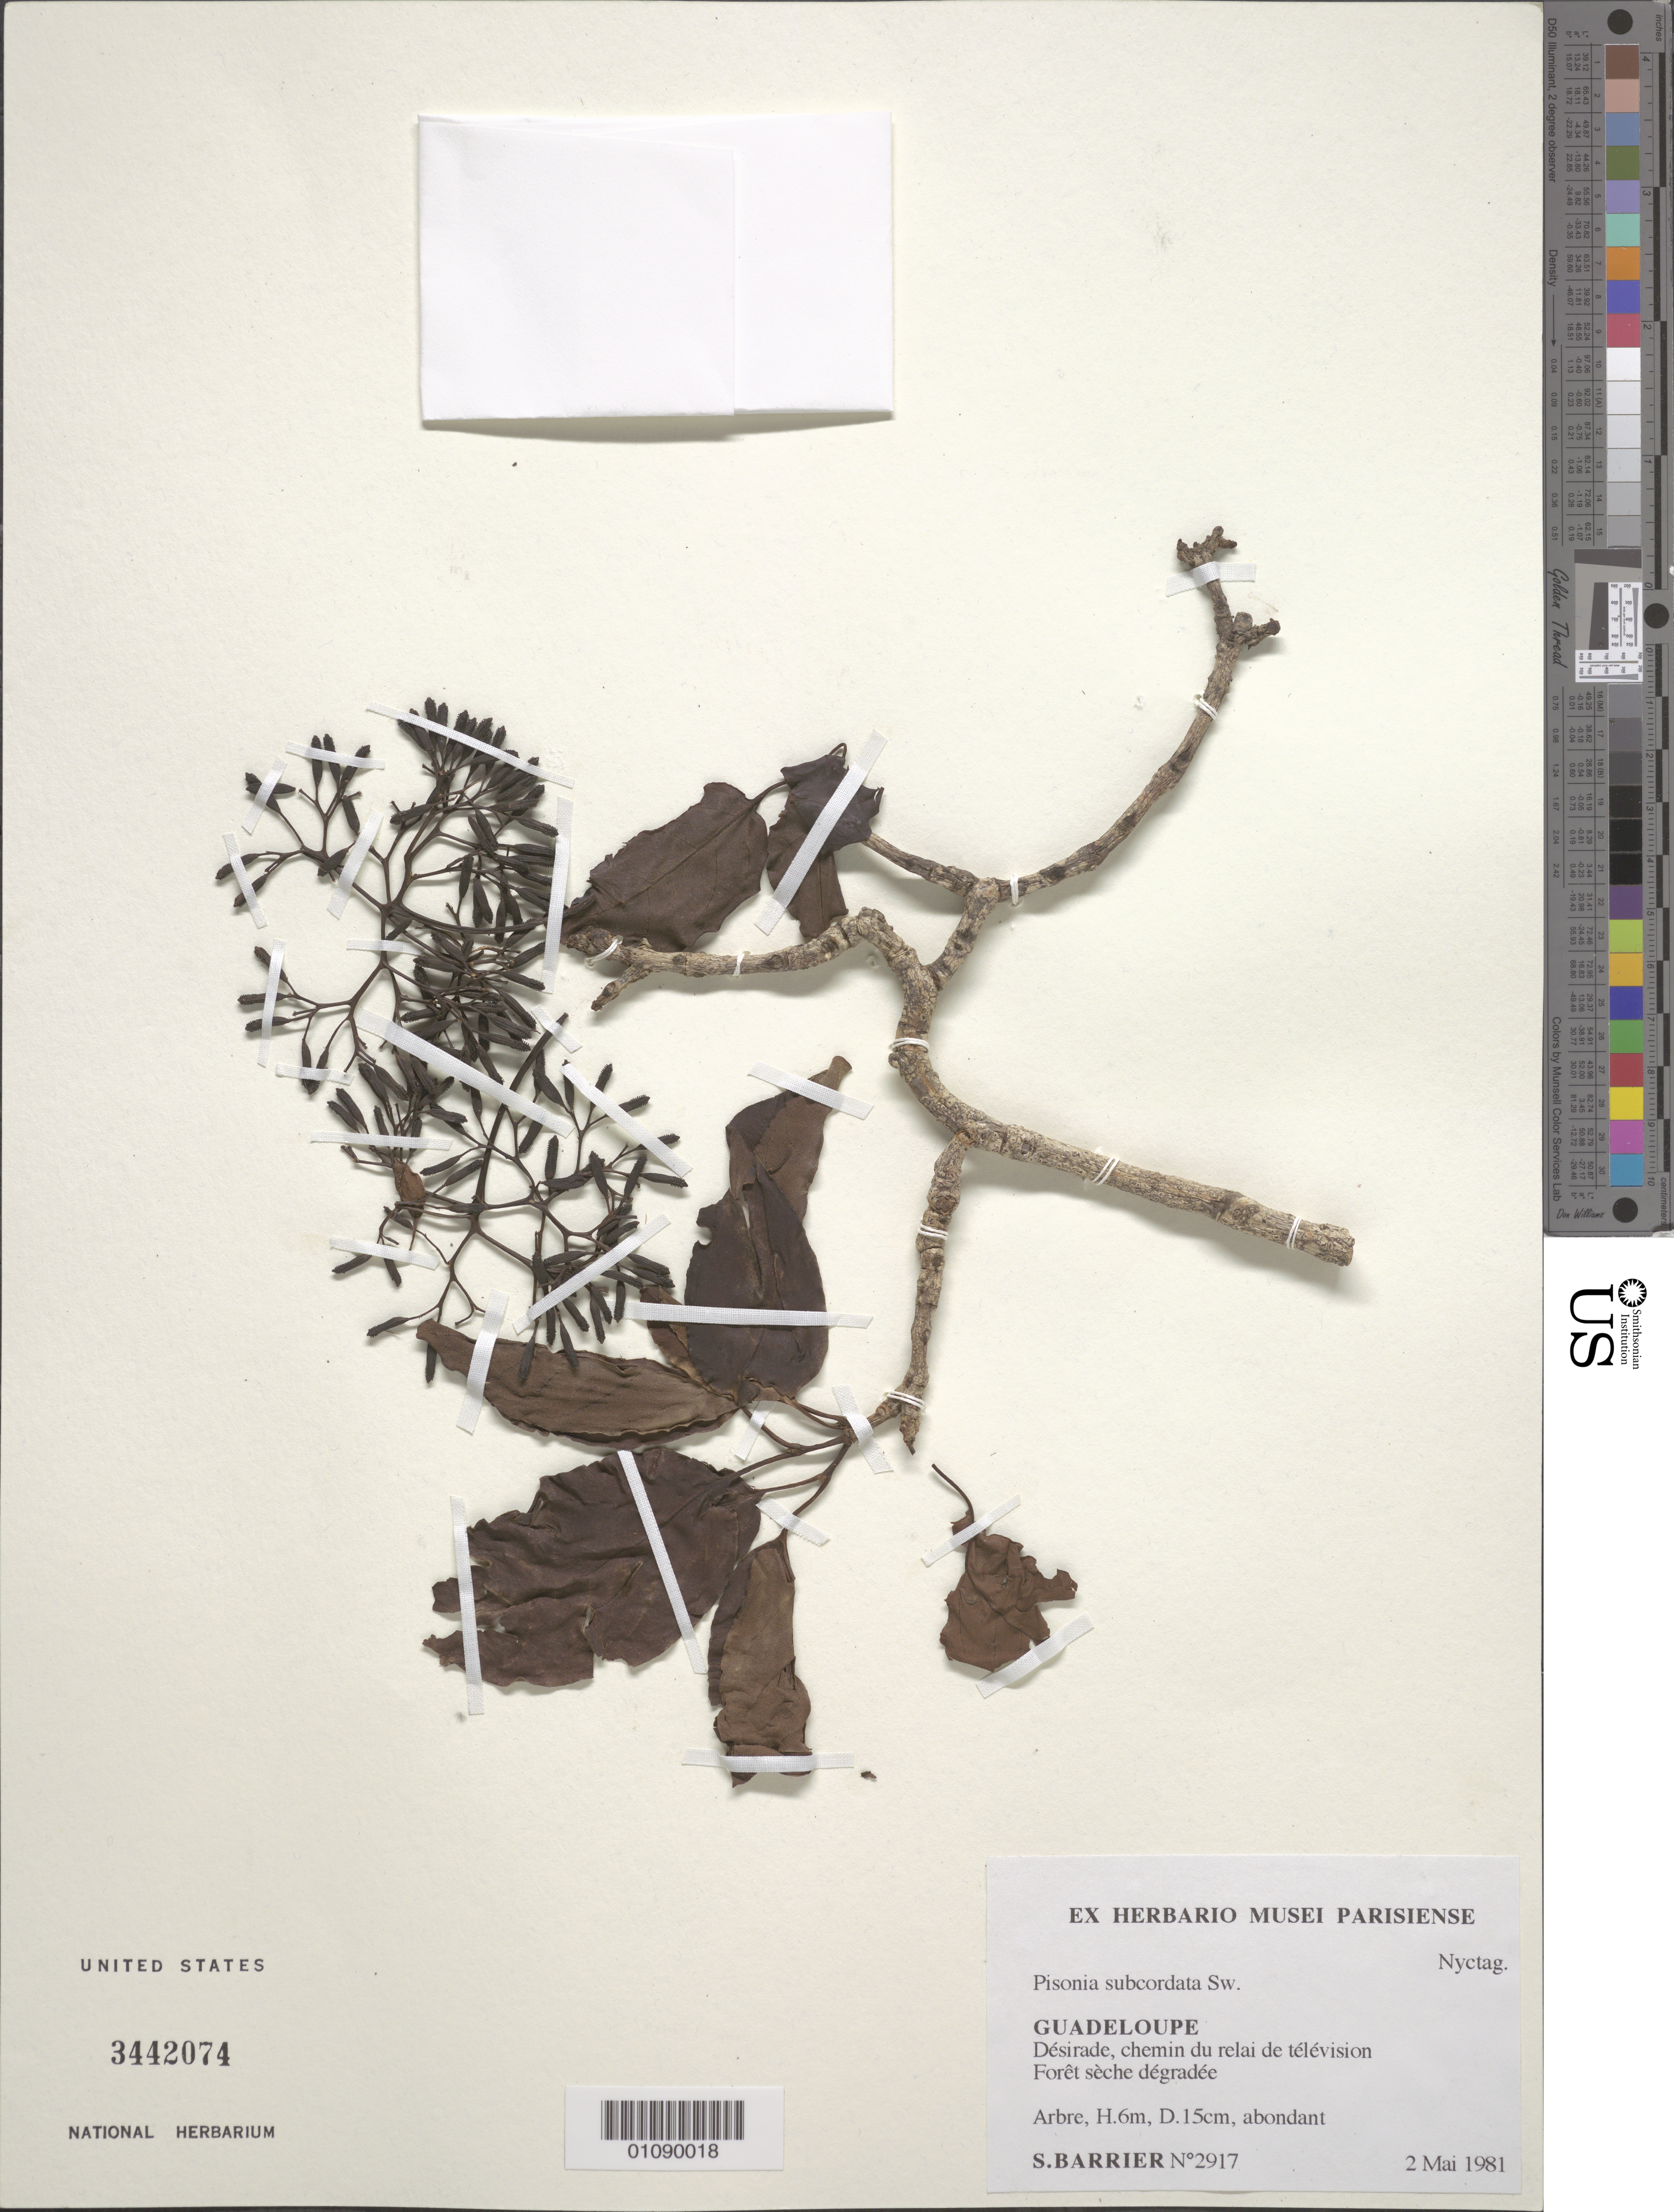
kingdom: Plantae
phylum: Tracheophyta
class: Magnoliopsida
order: Caryophyllales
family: Nyctaginaceae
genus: Pisonia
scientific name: Pisonia subcordata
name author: Sw.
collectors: S. Barrier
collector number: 2917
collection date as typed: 02 May 1981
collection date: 1981-05-02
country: Guadeloupe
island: La Désirade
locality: Desirade, chemin du relai de television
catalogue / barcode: US 3442074